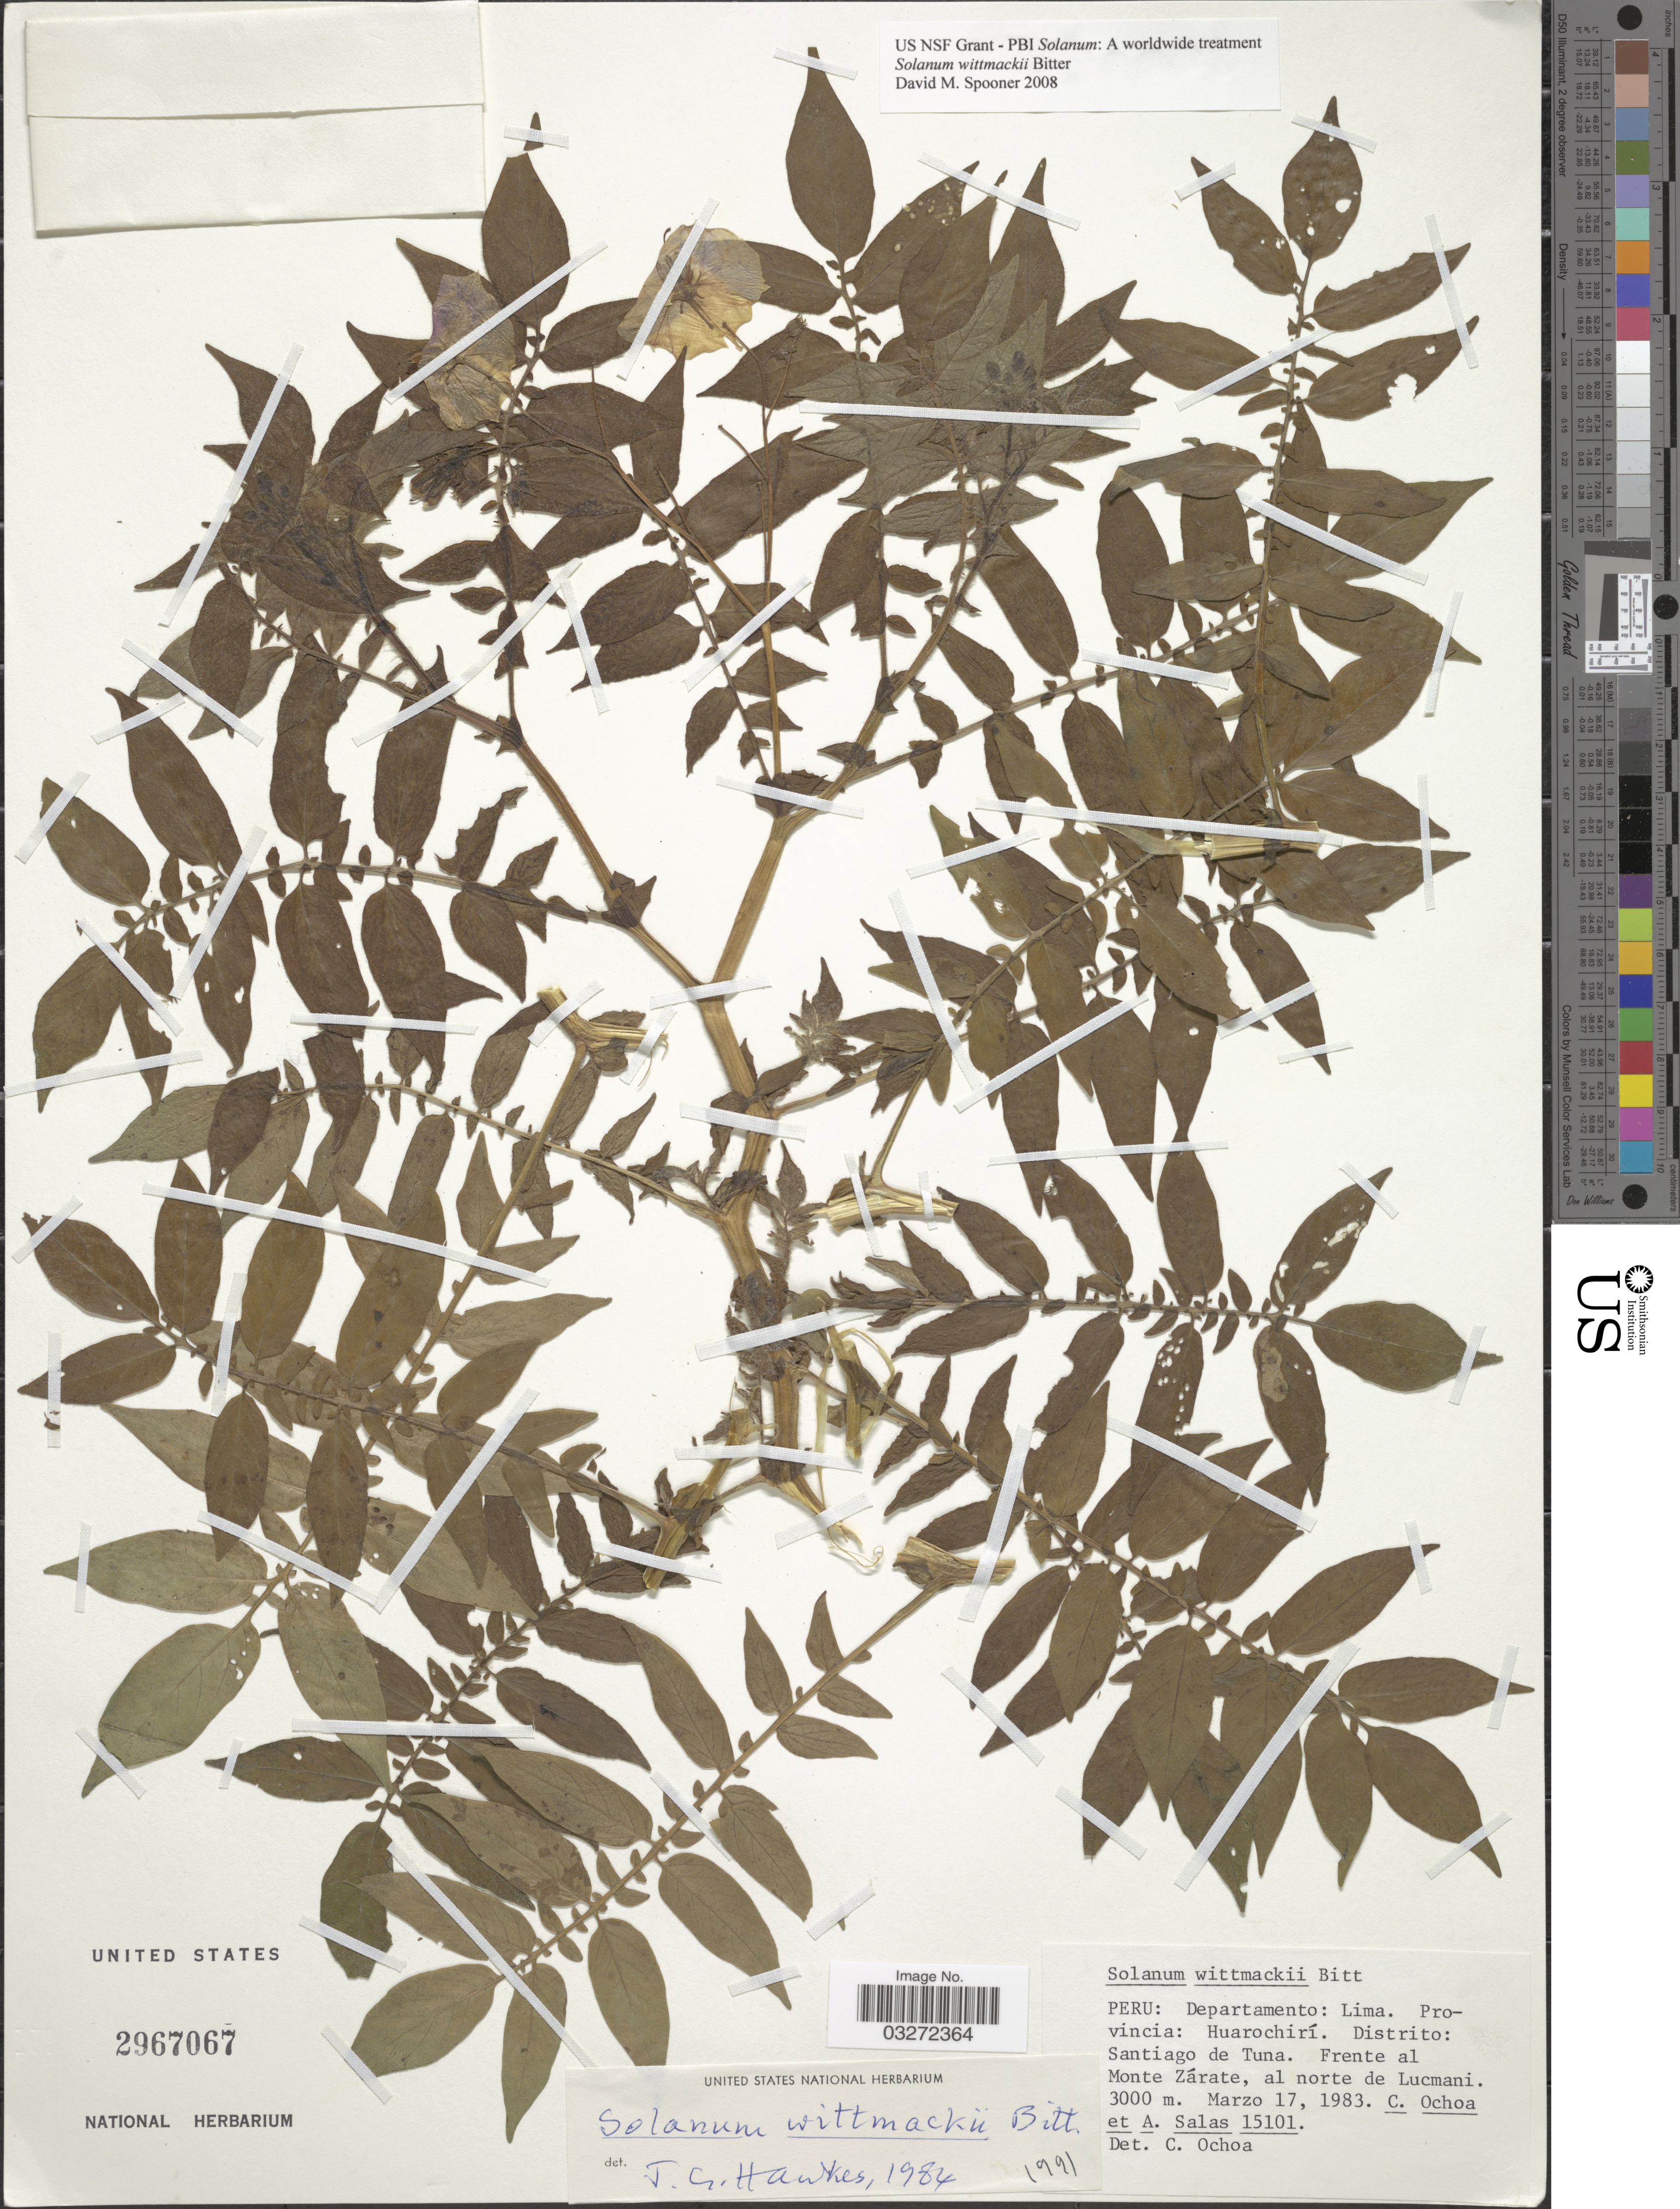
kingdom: Plantae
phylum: Tracheophyta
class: Magnoliopsida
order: Solanales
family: Solanaceae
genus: Solanum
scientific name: Solanum wittmackii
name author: Bitter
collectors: C. Ochoa & A. Salas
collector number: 15101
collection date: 1983-03-17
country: Peru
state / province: Lima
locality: Departamento: Lima. Provincia: Huarochirí. Distrito; Santiago de Tuna. Frente al Monte Zárate, al norte de Lucmani.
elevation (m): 3000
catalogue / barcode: US 2967067